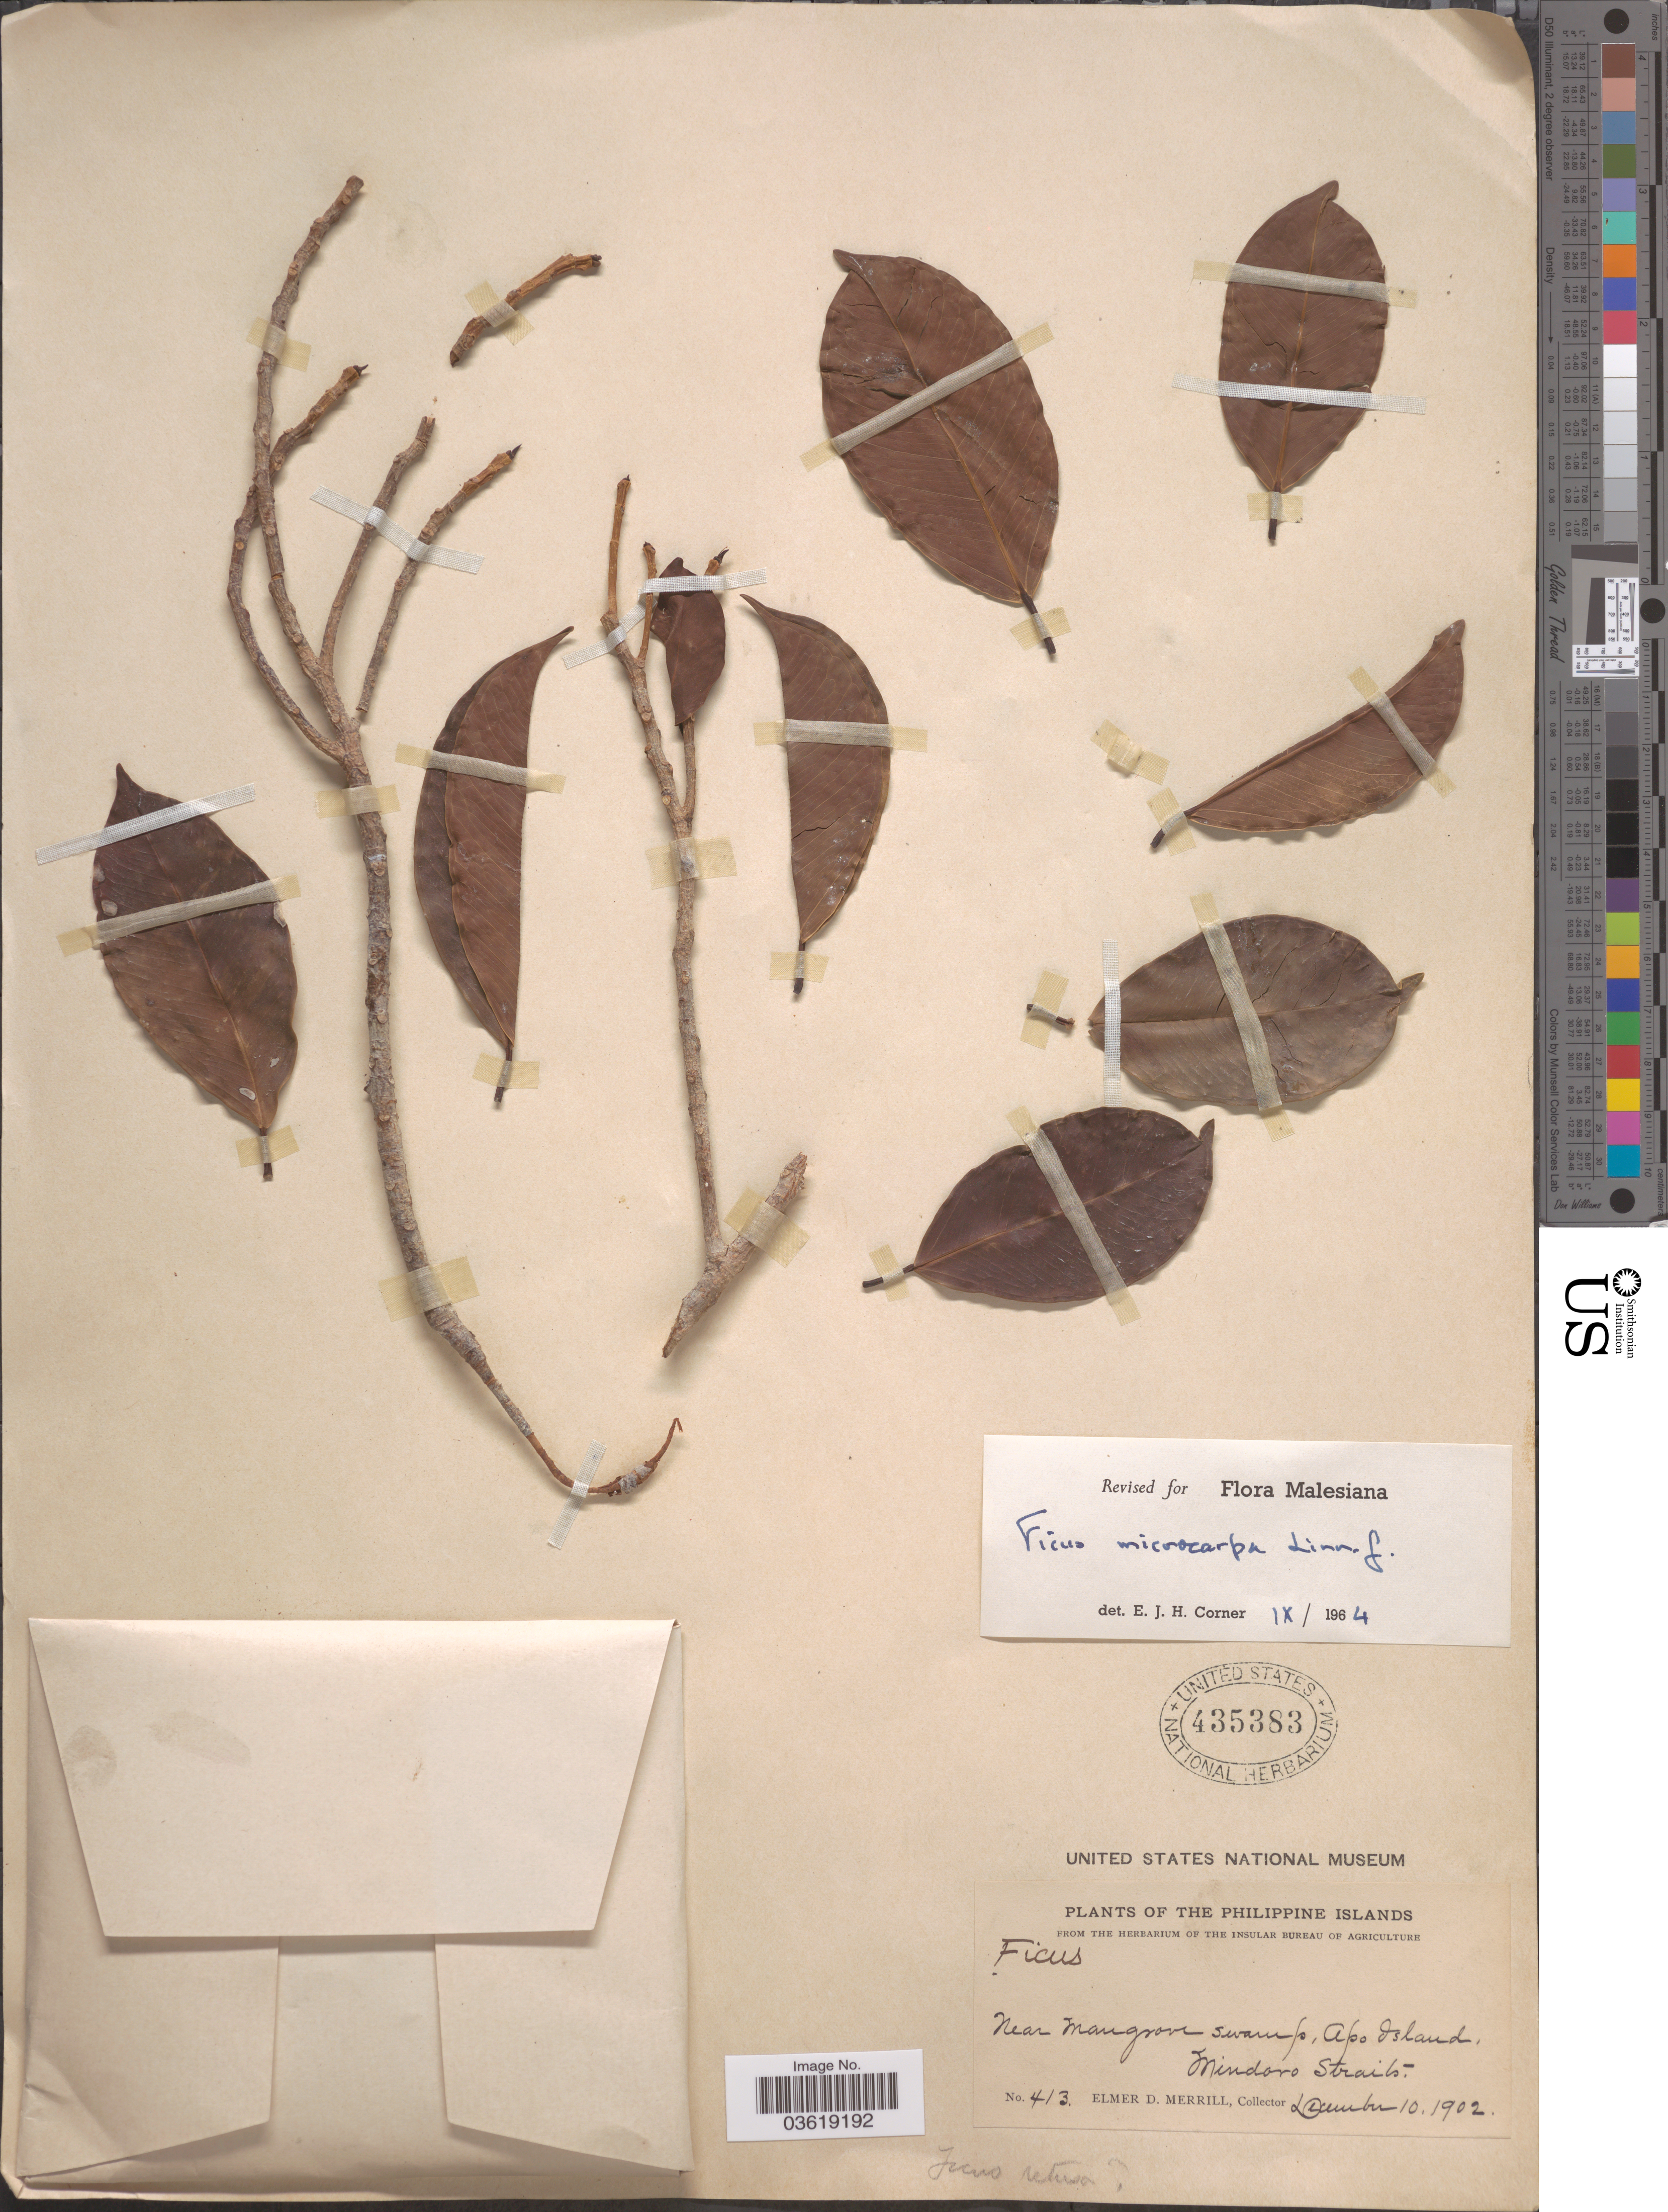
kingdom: Plantae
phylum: Tracheophyta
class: Magnoliopsida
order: Rosales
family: Moraceae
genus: Ficus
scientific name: Ficus microcarpa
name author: L. f.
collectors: E. D. Merrill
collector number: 413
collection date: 1902-12-10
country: Philippines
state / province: Mimaropa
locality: The Philippine Islands. Near Mangrove Swamp, Apo Island, Mindoro Straits.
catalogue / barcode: US 435383